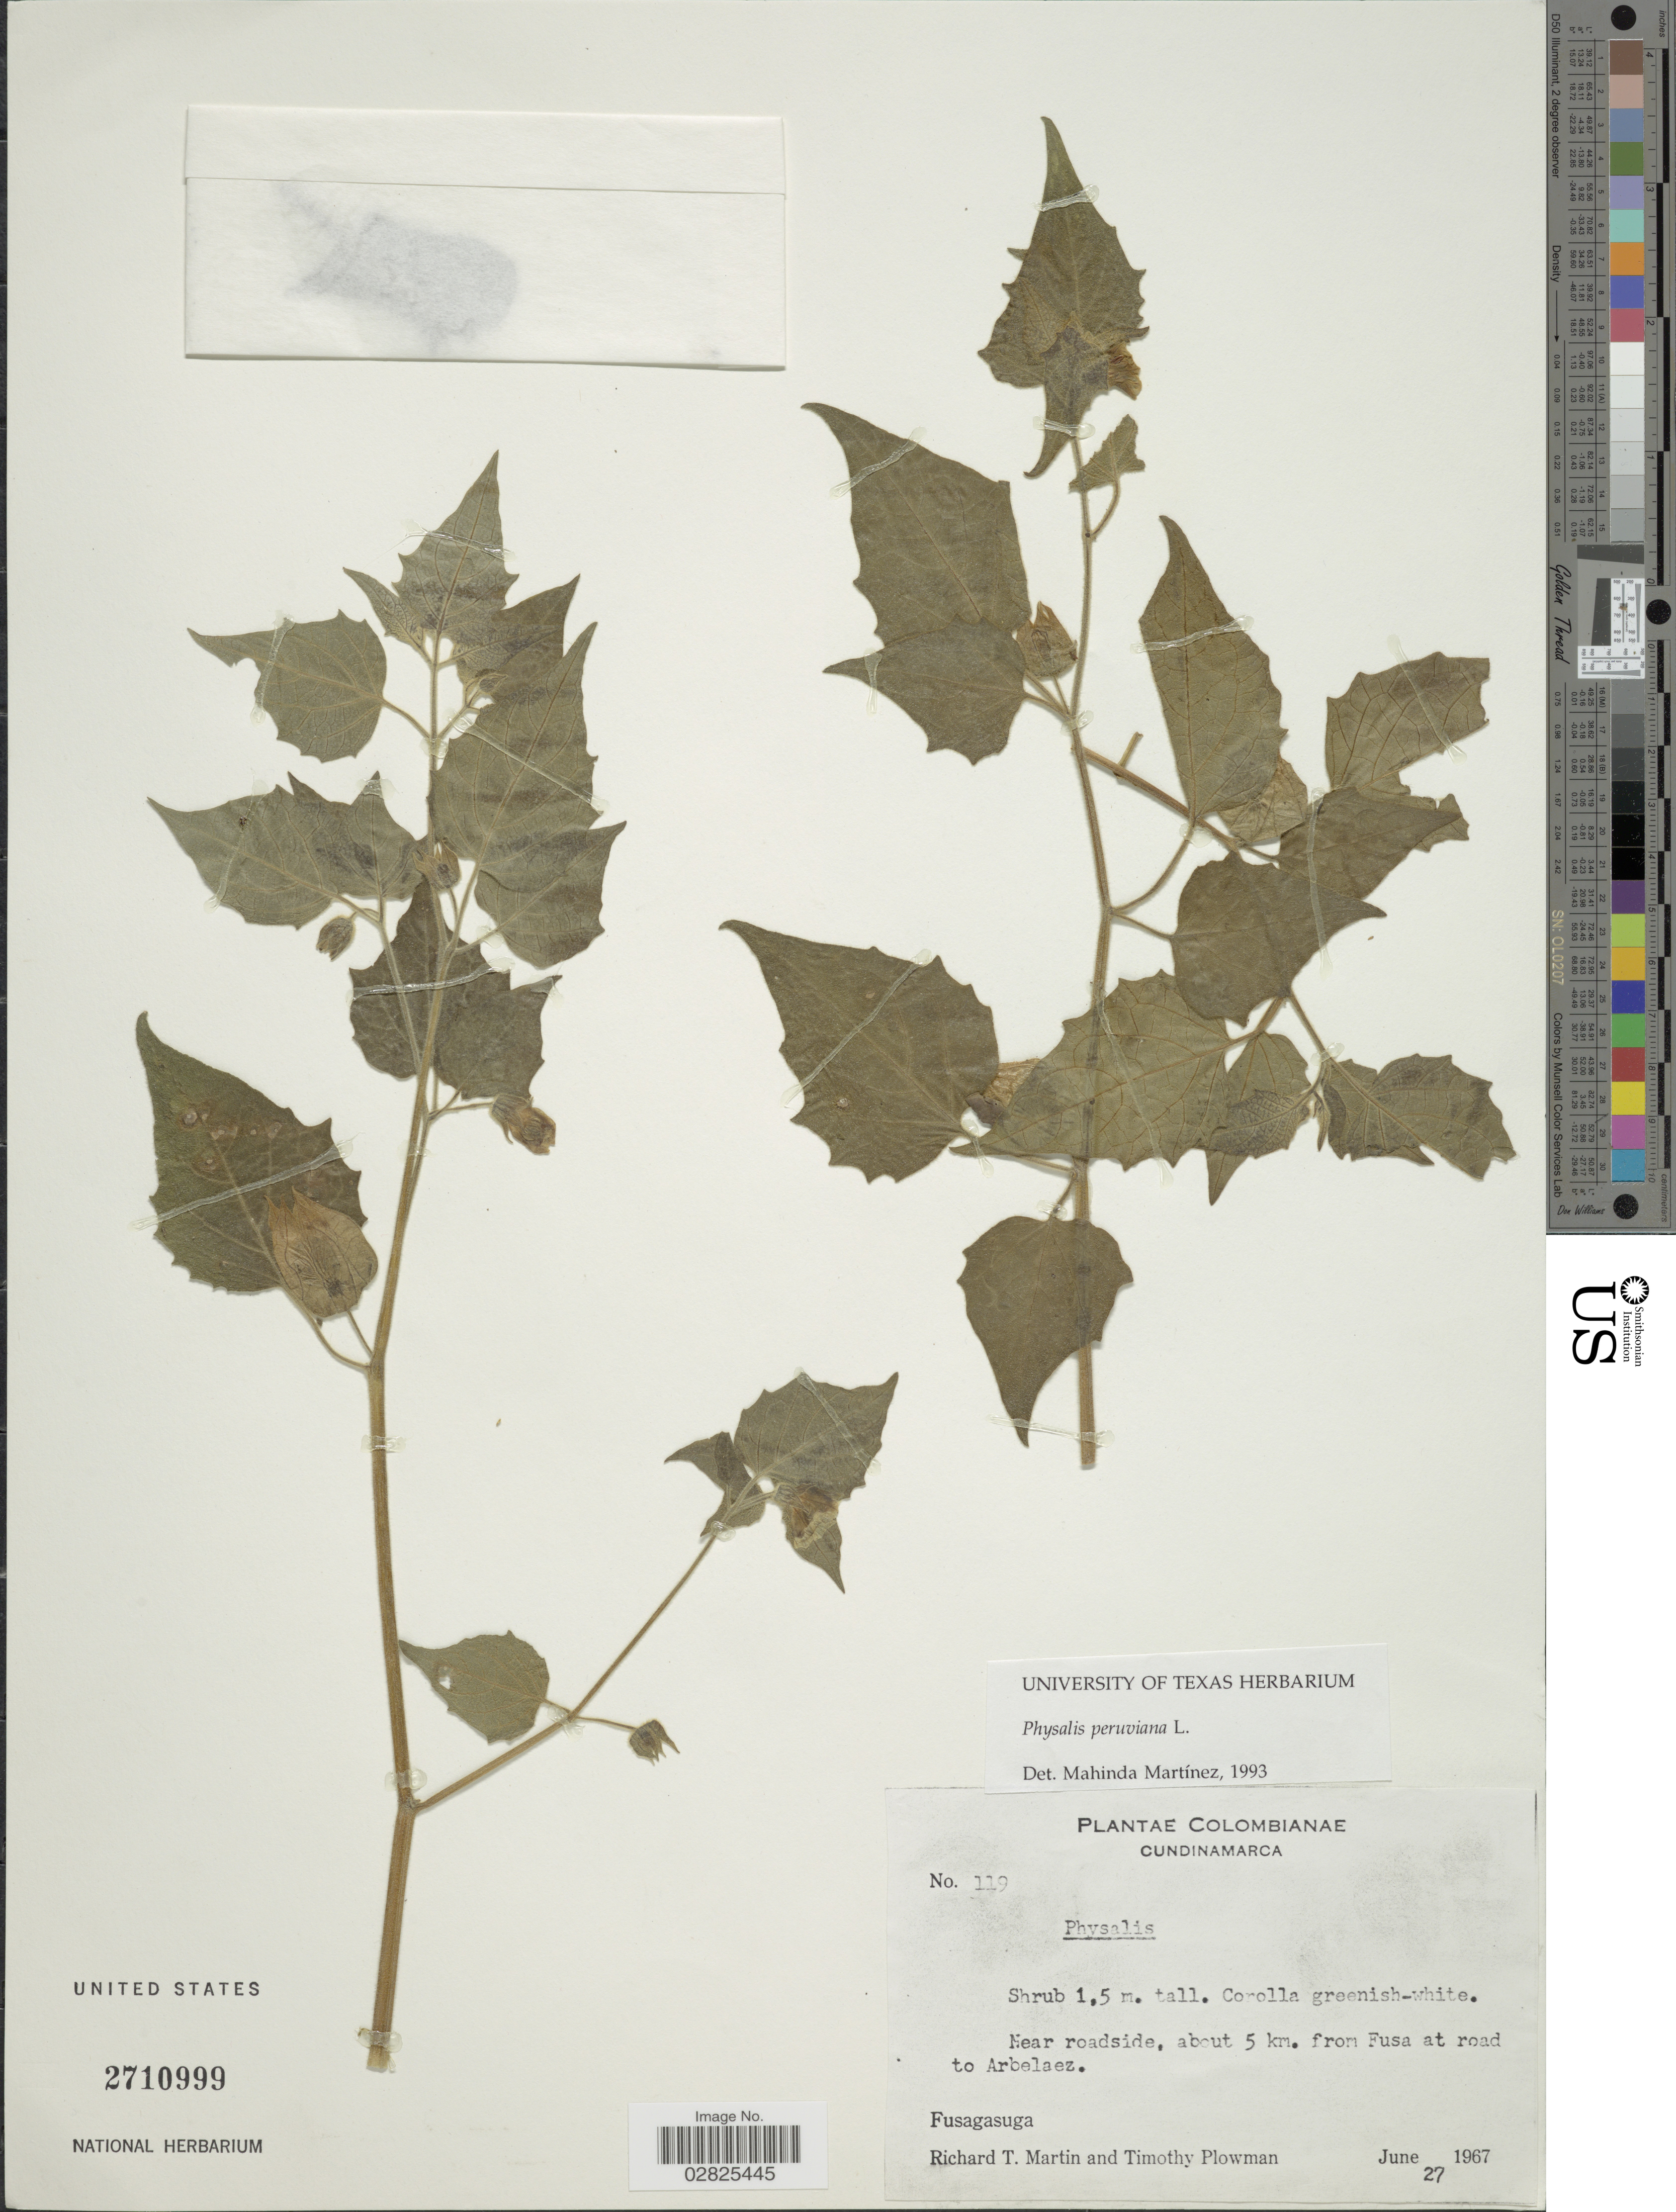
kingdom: Plantae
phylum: Tracheophyta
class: Magnoliopsida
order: Solanales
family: Solanaceae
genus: Physalis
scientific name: Physalis peruviana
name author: L.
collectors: R. T. Martin & T. Plowman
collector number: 119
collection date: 1967-06-27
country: Colombia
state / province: Cundinamarca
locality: Near roadside, about 5 km. from Fusa at road to Arbelaez. Fusagasuga.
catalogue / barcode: US 2710999